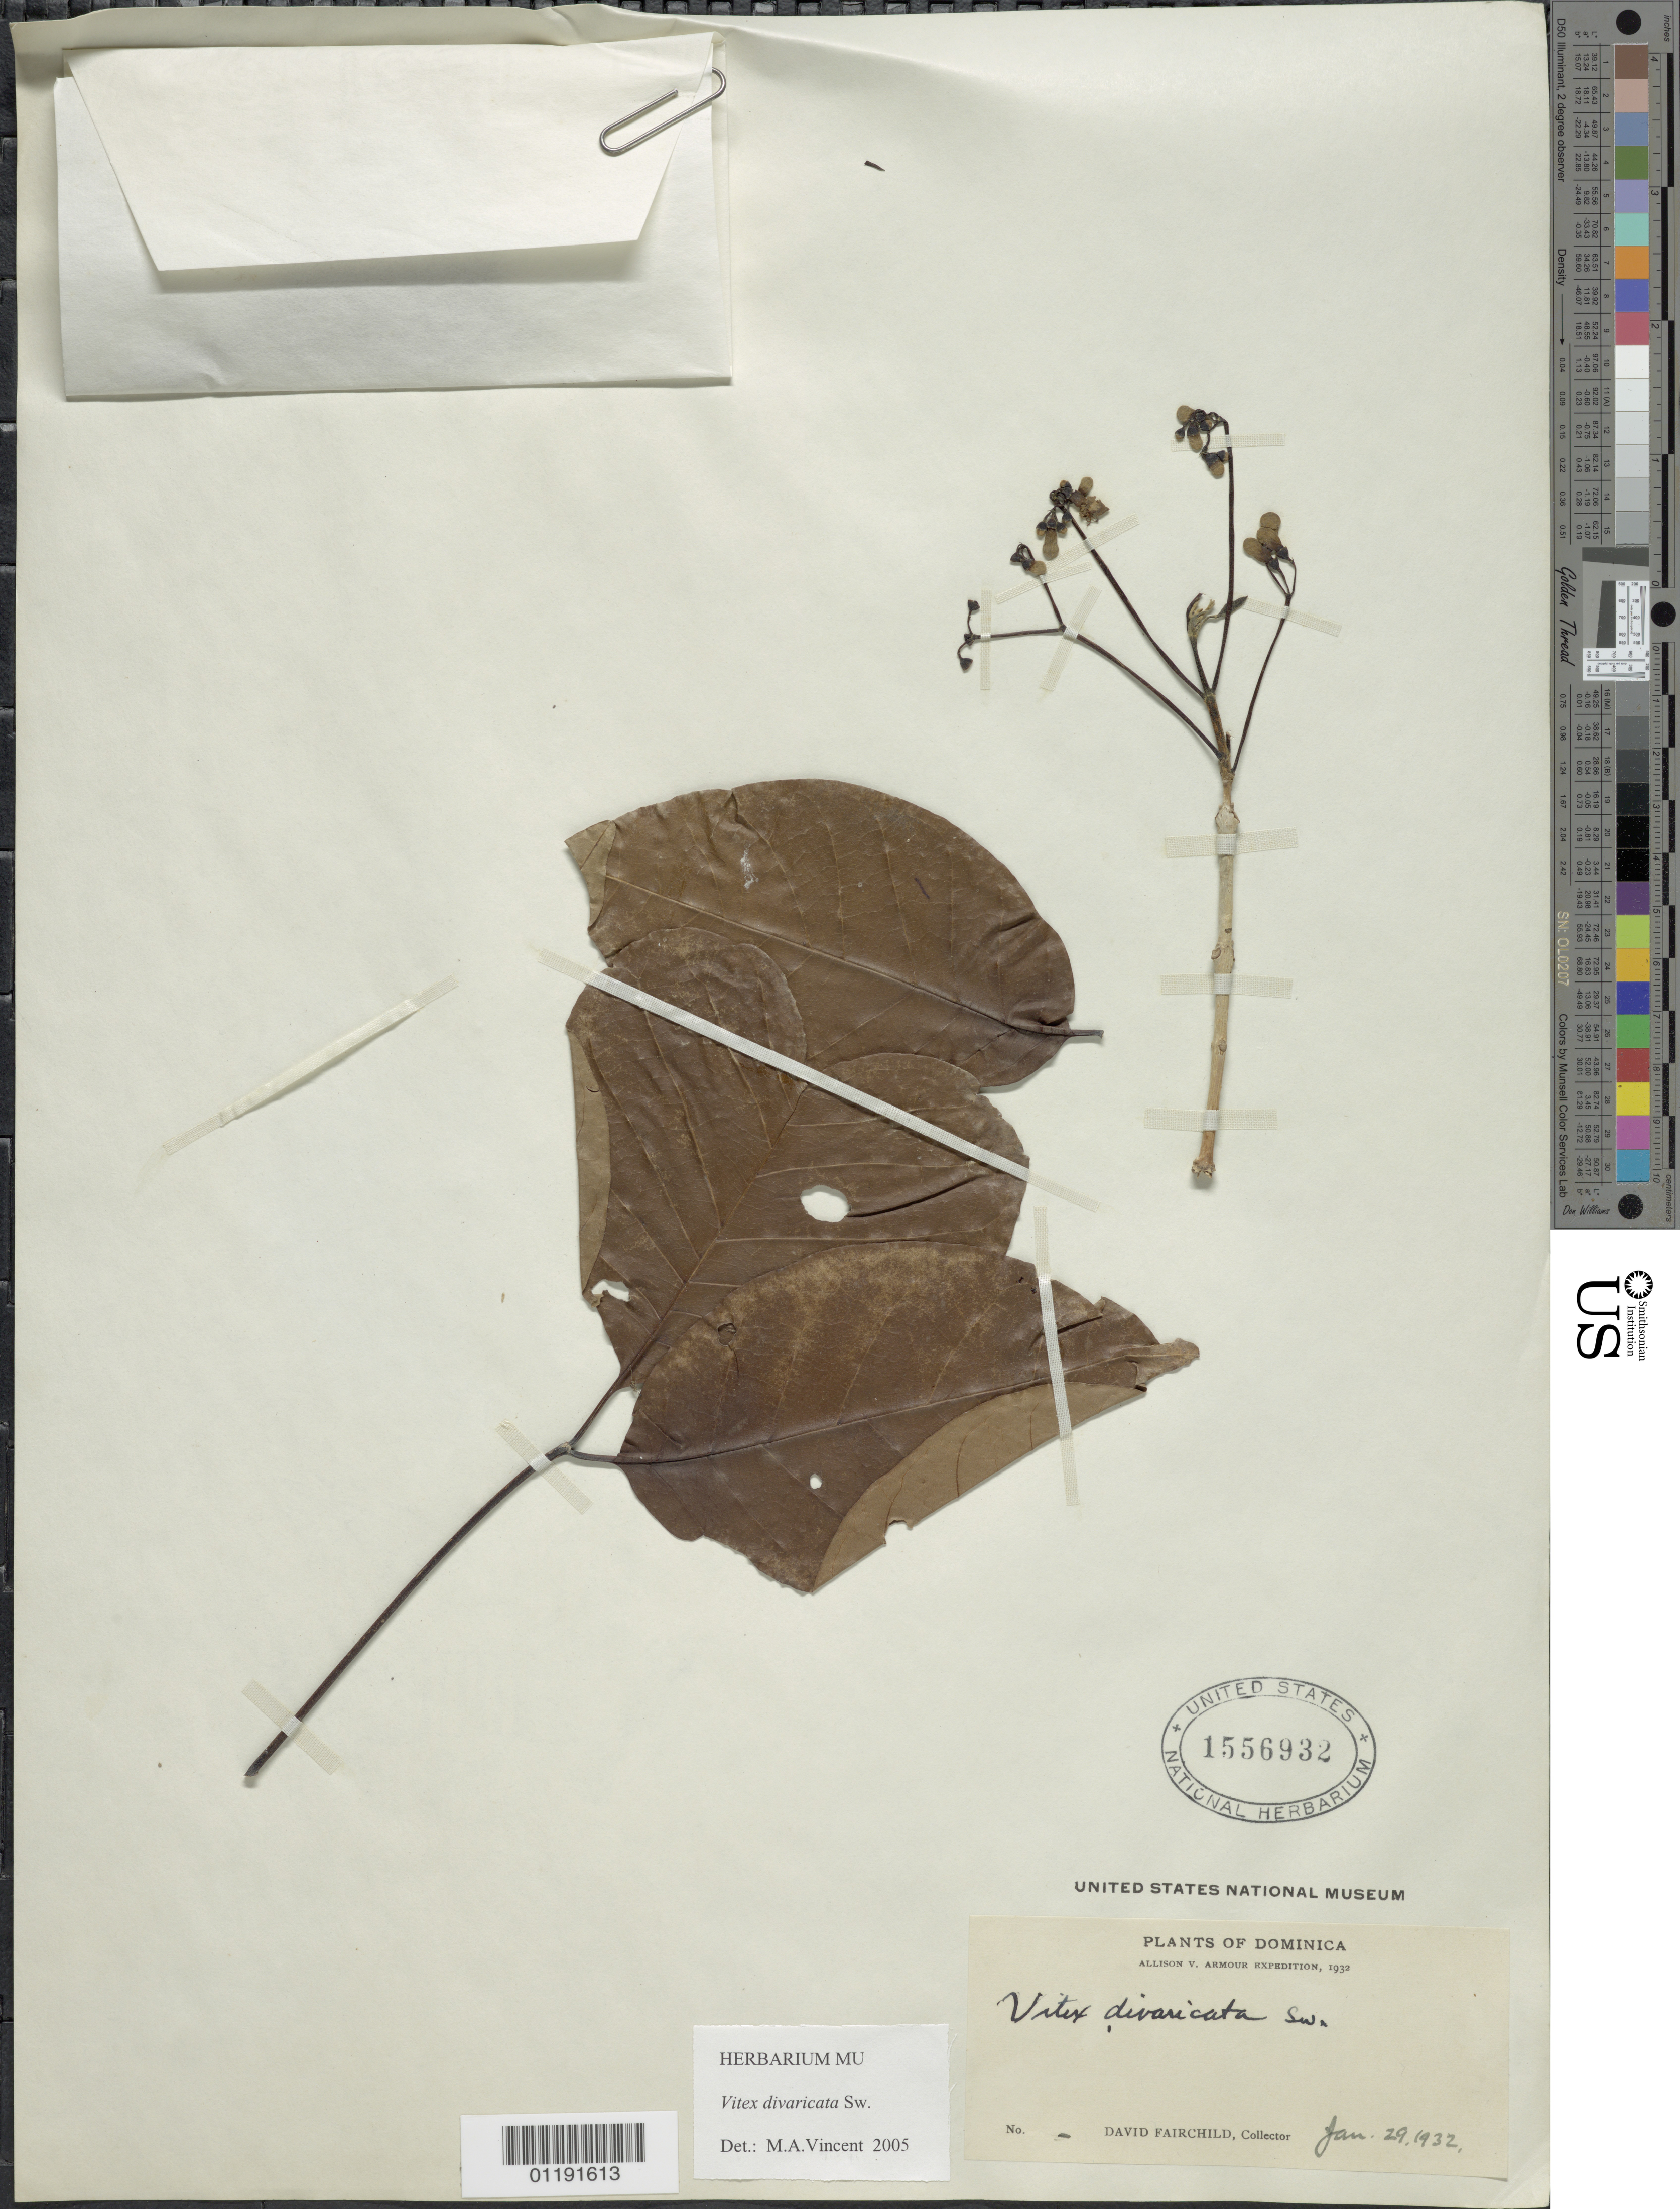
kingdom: Plantae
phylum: Tracheophyta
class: Magnoliopsida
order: Lamiales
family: Lamiaceae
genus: Vitex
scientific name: Vitex divaricata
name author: Sw.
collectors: D. Fairchild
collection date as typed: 29 Jan 1932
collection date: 1932-01-29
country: Dominica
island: Dominica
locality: Botanical Garden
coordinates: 0 N, 0 E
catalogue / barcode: US 1556932